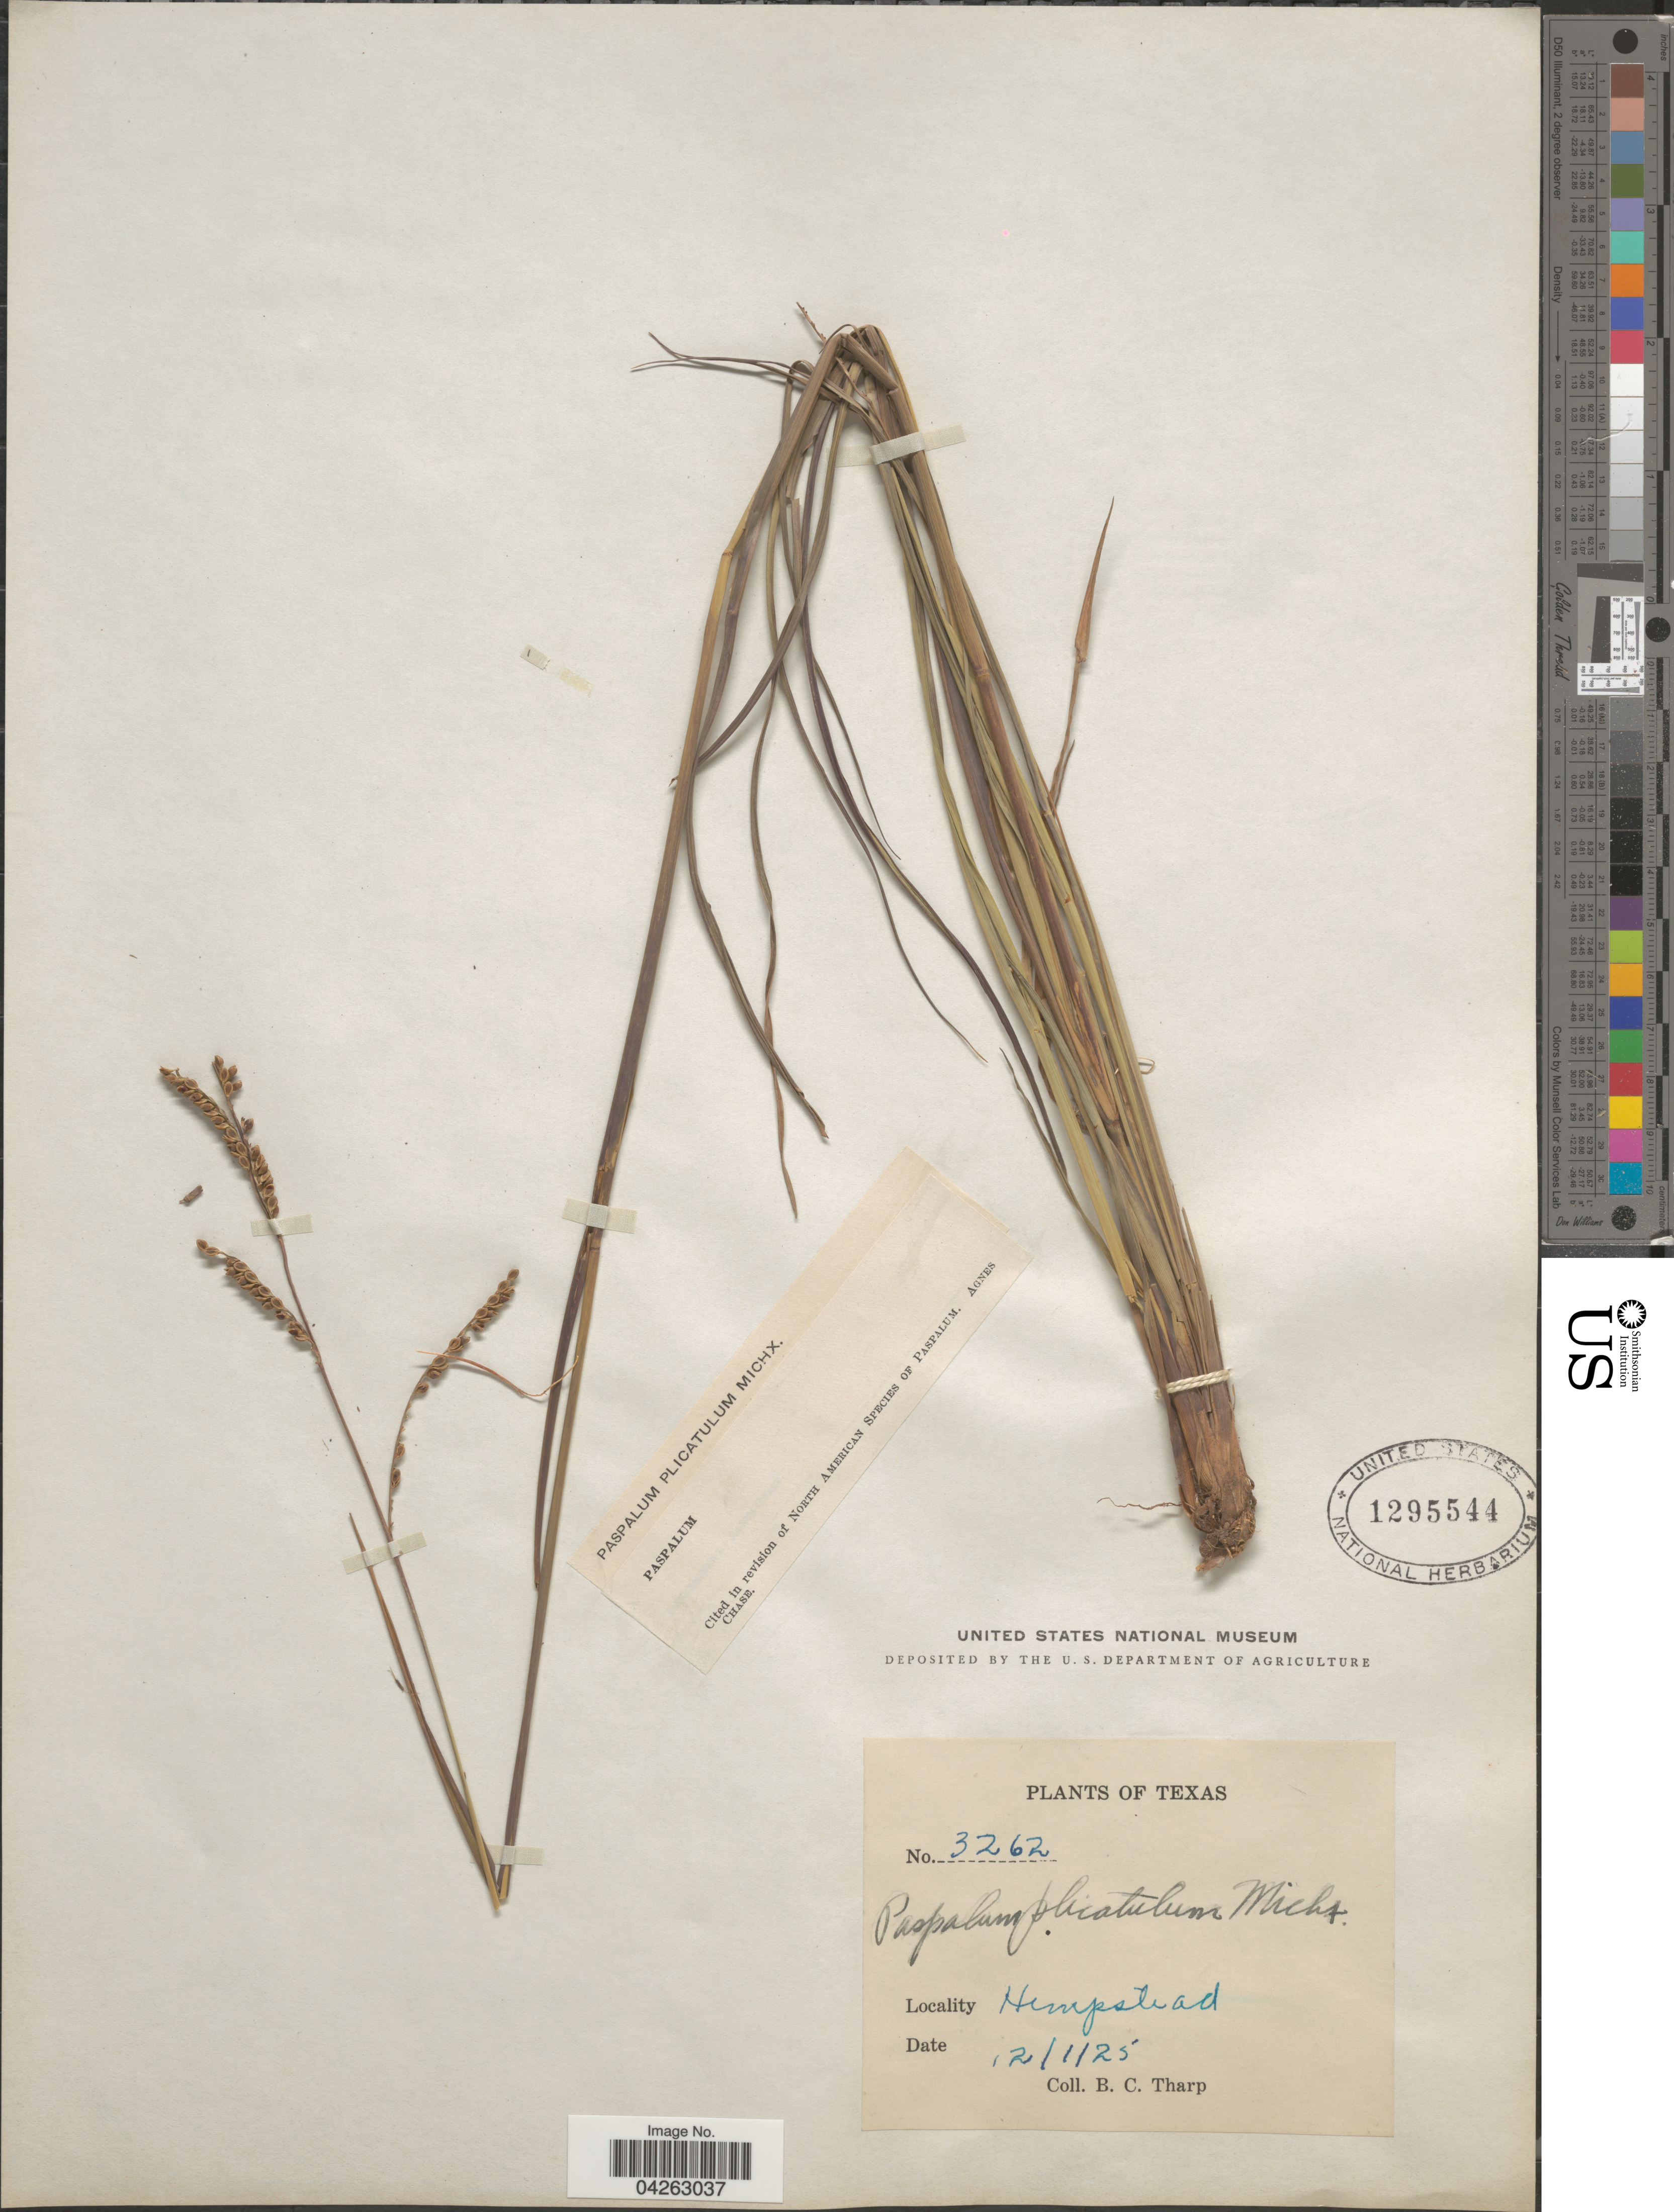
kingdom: Plantae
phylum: Tracheophyta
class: Liliopsida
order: Poales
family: Poaceae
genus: Paspalum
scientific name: Paspalum plicatulum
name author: Michx.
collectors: B. C. Tharp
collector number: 3262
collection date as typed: Transcribed d/m/y: 1/12/25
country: United States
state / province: Texas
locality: Hempstead.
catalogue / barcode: US 1295544